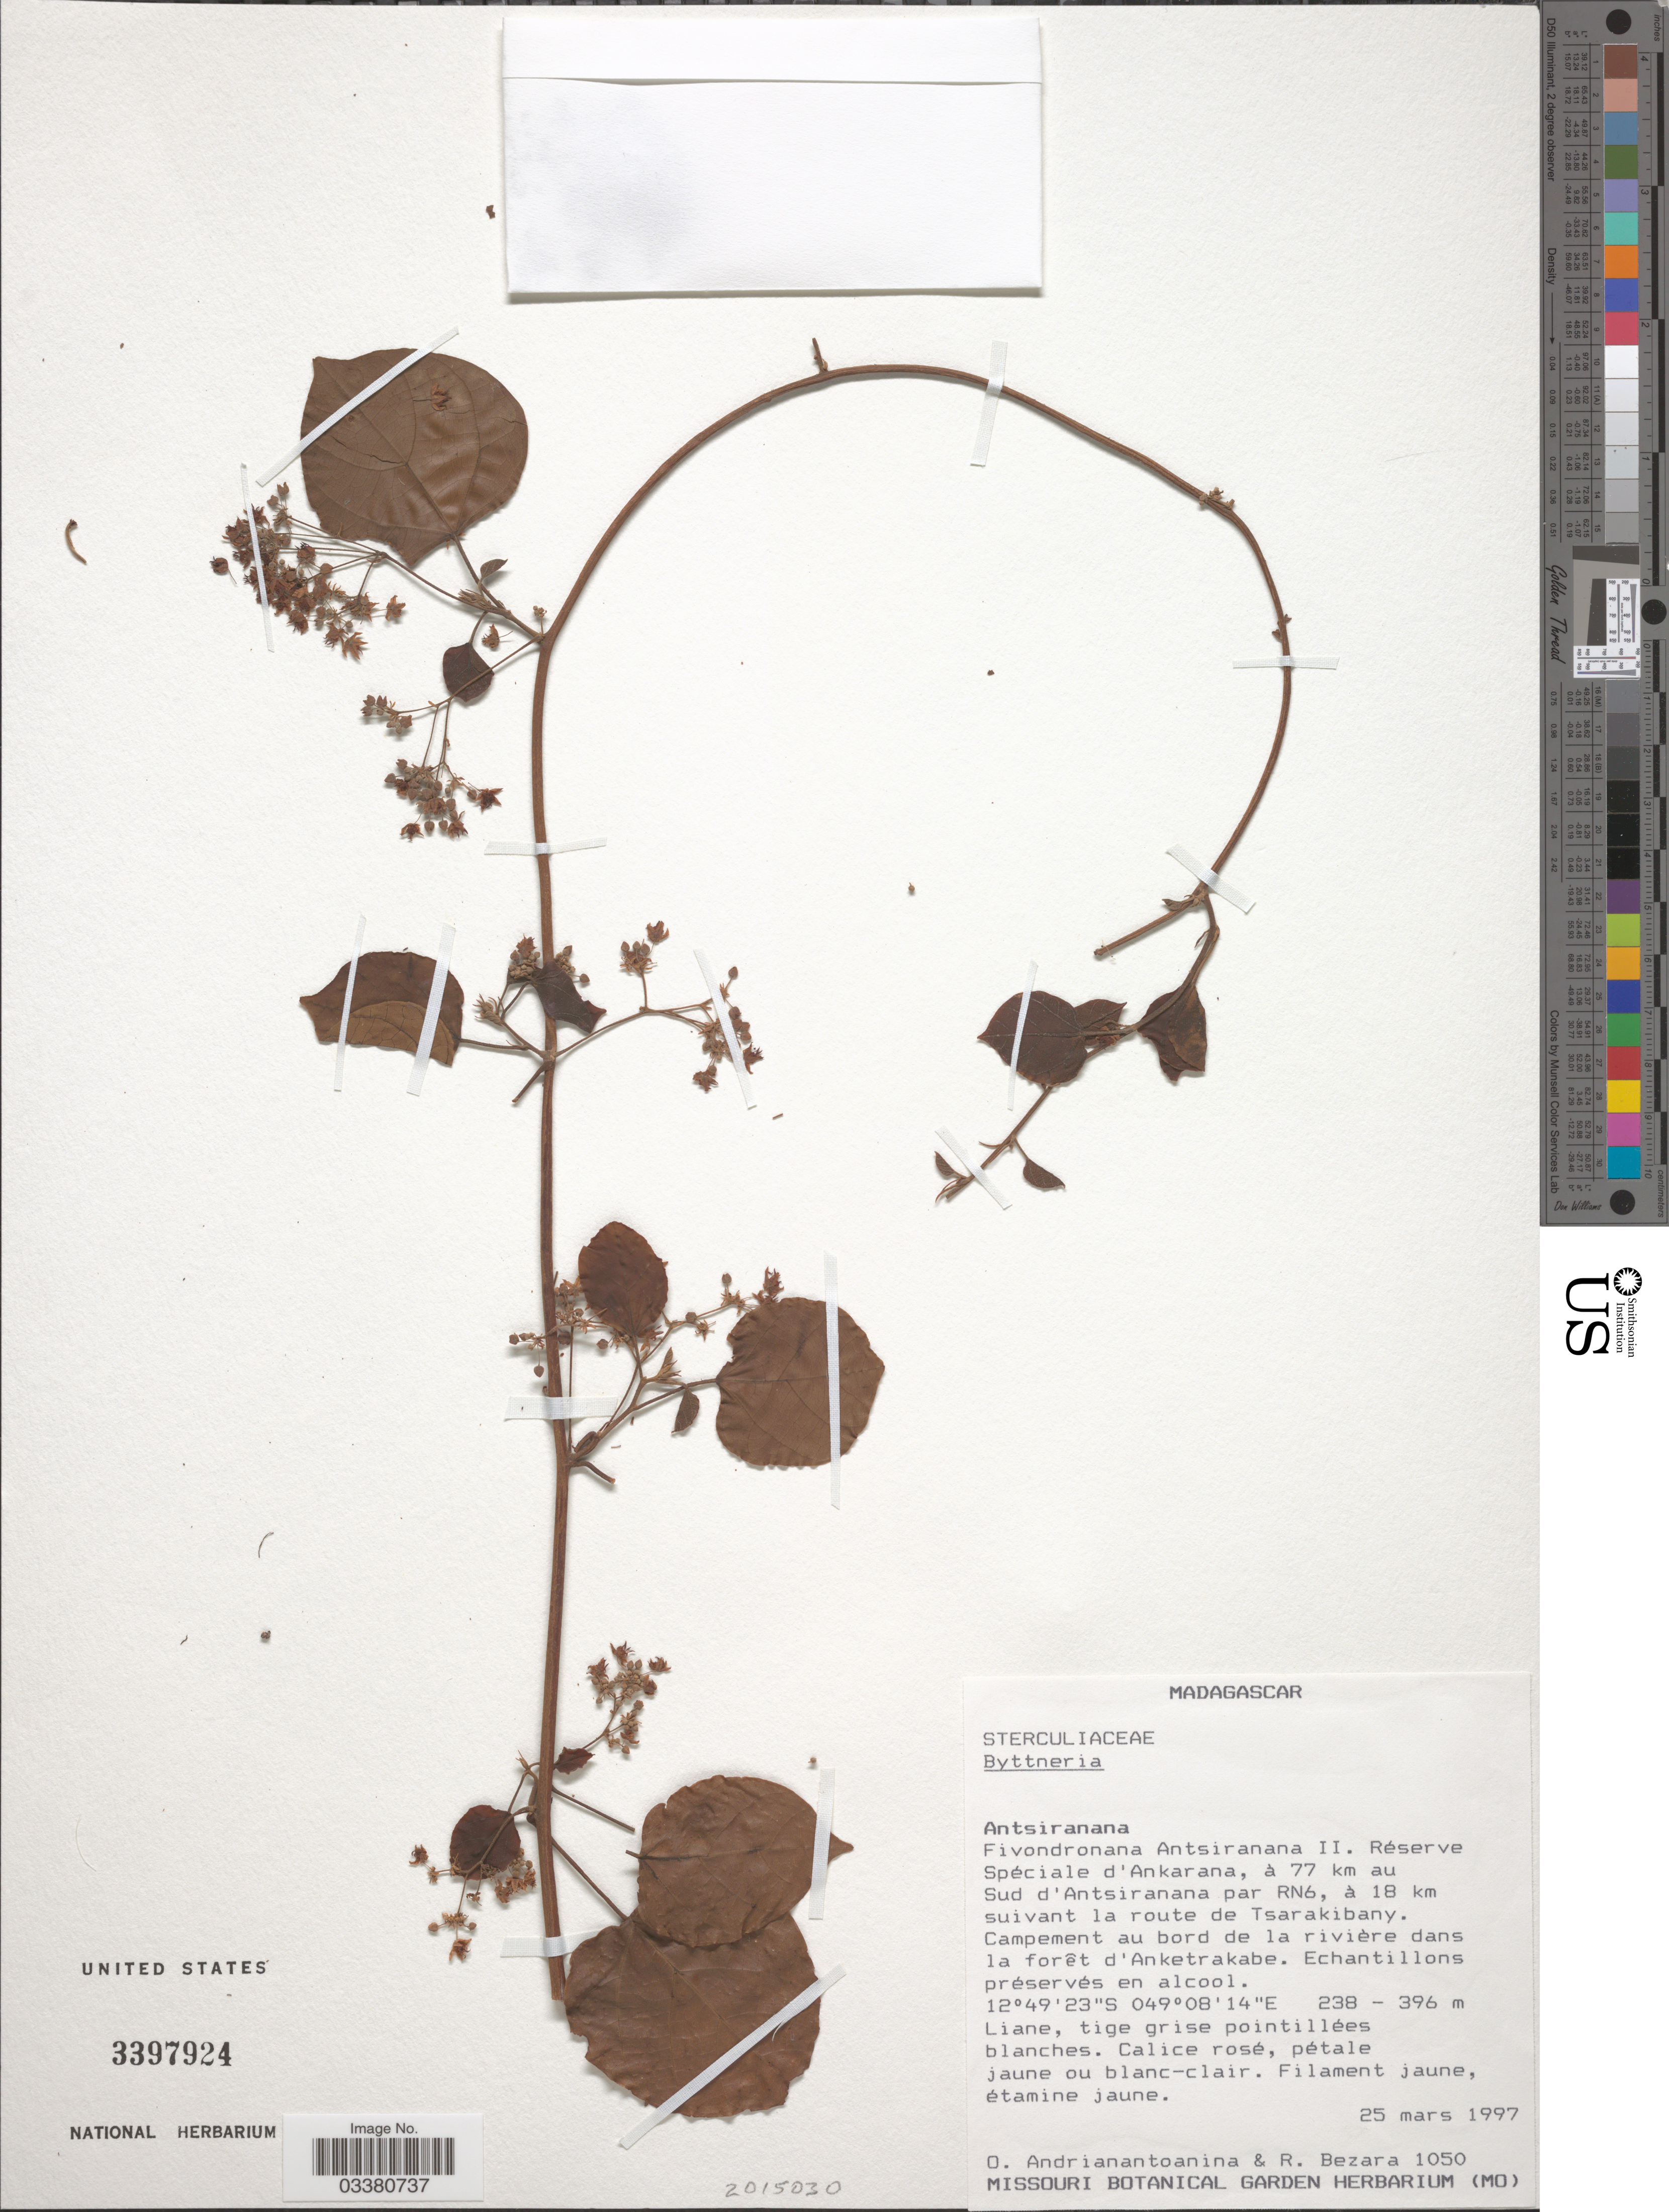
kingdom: Plantae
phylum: Tracheophyta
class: Magnoliopsida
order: Malvales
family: Malvaceae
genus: Byttneria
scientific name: Byttneria sp.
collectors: O. Andrianantoanina & R. Bezara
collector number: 1050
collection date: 1997-03-25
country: Madagascar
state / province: Diana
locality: Fivondronana Antsiranana II. Réserve Spéciale d'Ankarana, à 77 km au Sud d'Antsiranana par RN6, à 18 km suivant la route de Tsarakibany. Campement au bord de la rivière dans la forêt d'Anketrakabe.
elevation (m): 238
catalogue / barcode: US 3397924